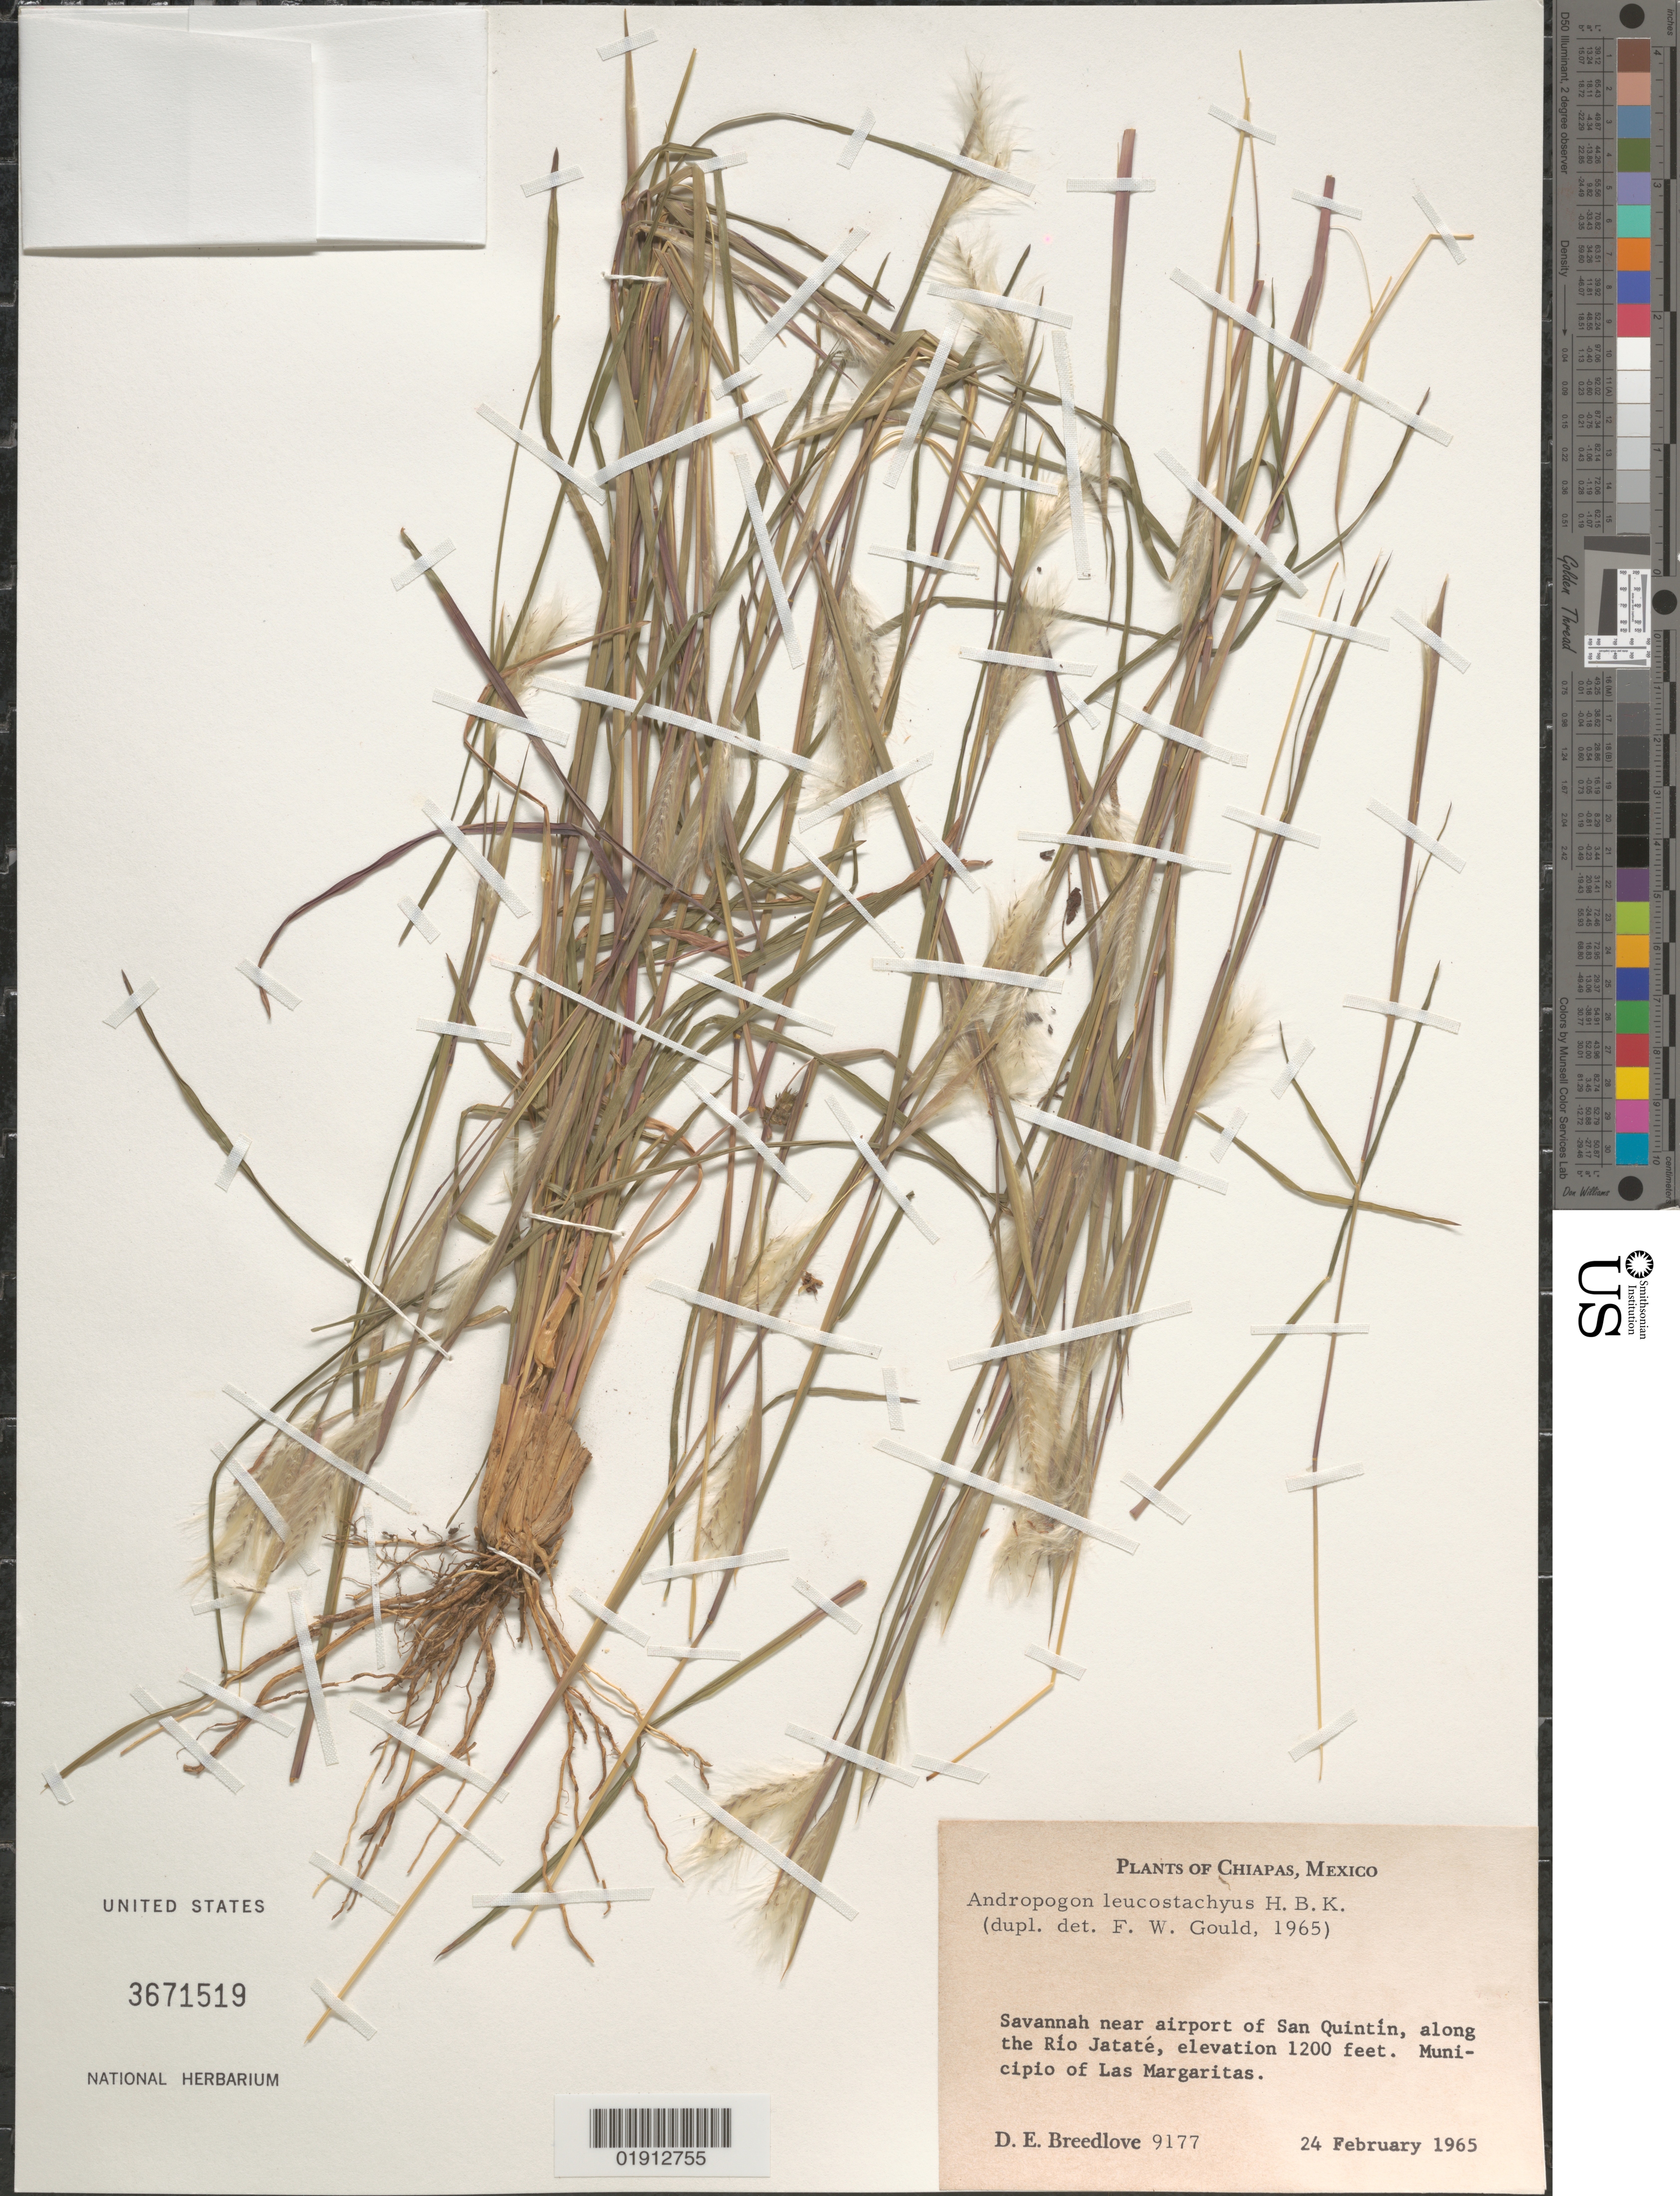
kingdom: Plantae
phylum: Tracheophyta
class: Liliopsida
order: Poales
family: Poaceae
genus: Andropogon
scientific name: Andropogon leucostachyus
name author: Kunth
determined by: Gould, F. W.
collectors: D. E. Breedlove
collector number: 9177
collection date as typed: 24 February 1965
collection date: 1965-02-24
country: Mexico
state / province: Chiapas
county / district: Las Margaritas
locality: Near airport of San Quintin, along the Rio Jatate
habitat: Savannah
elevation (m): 366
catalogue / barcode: US 3671519